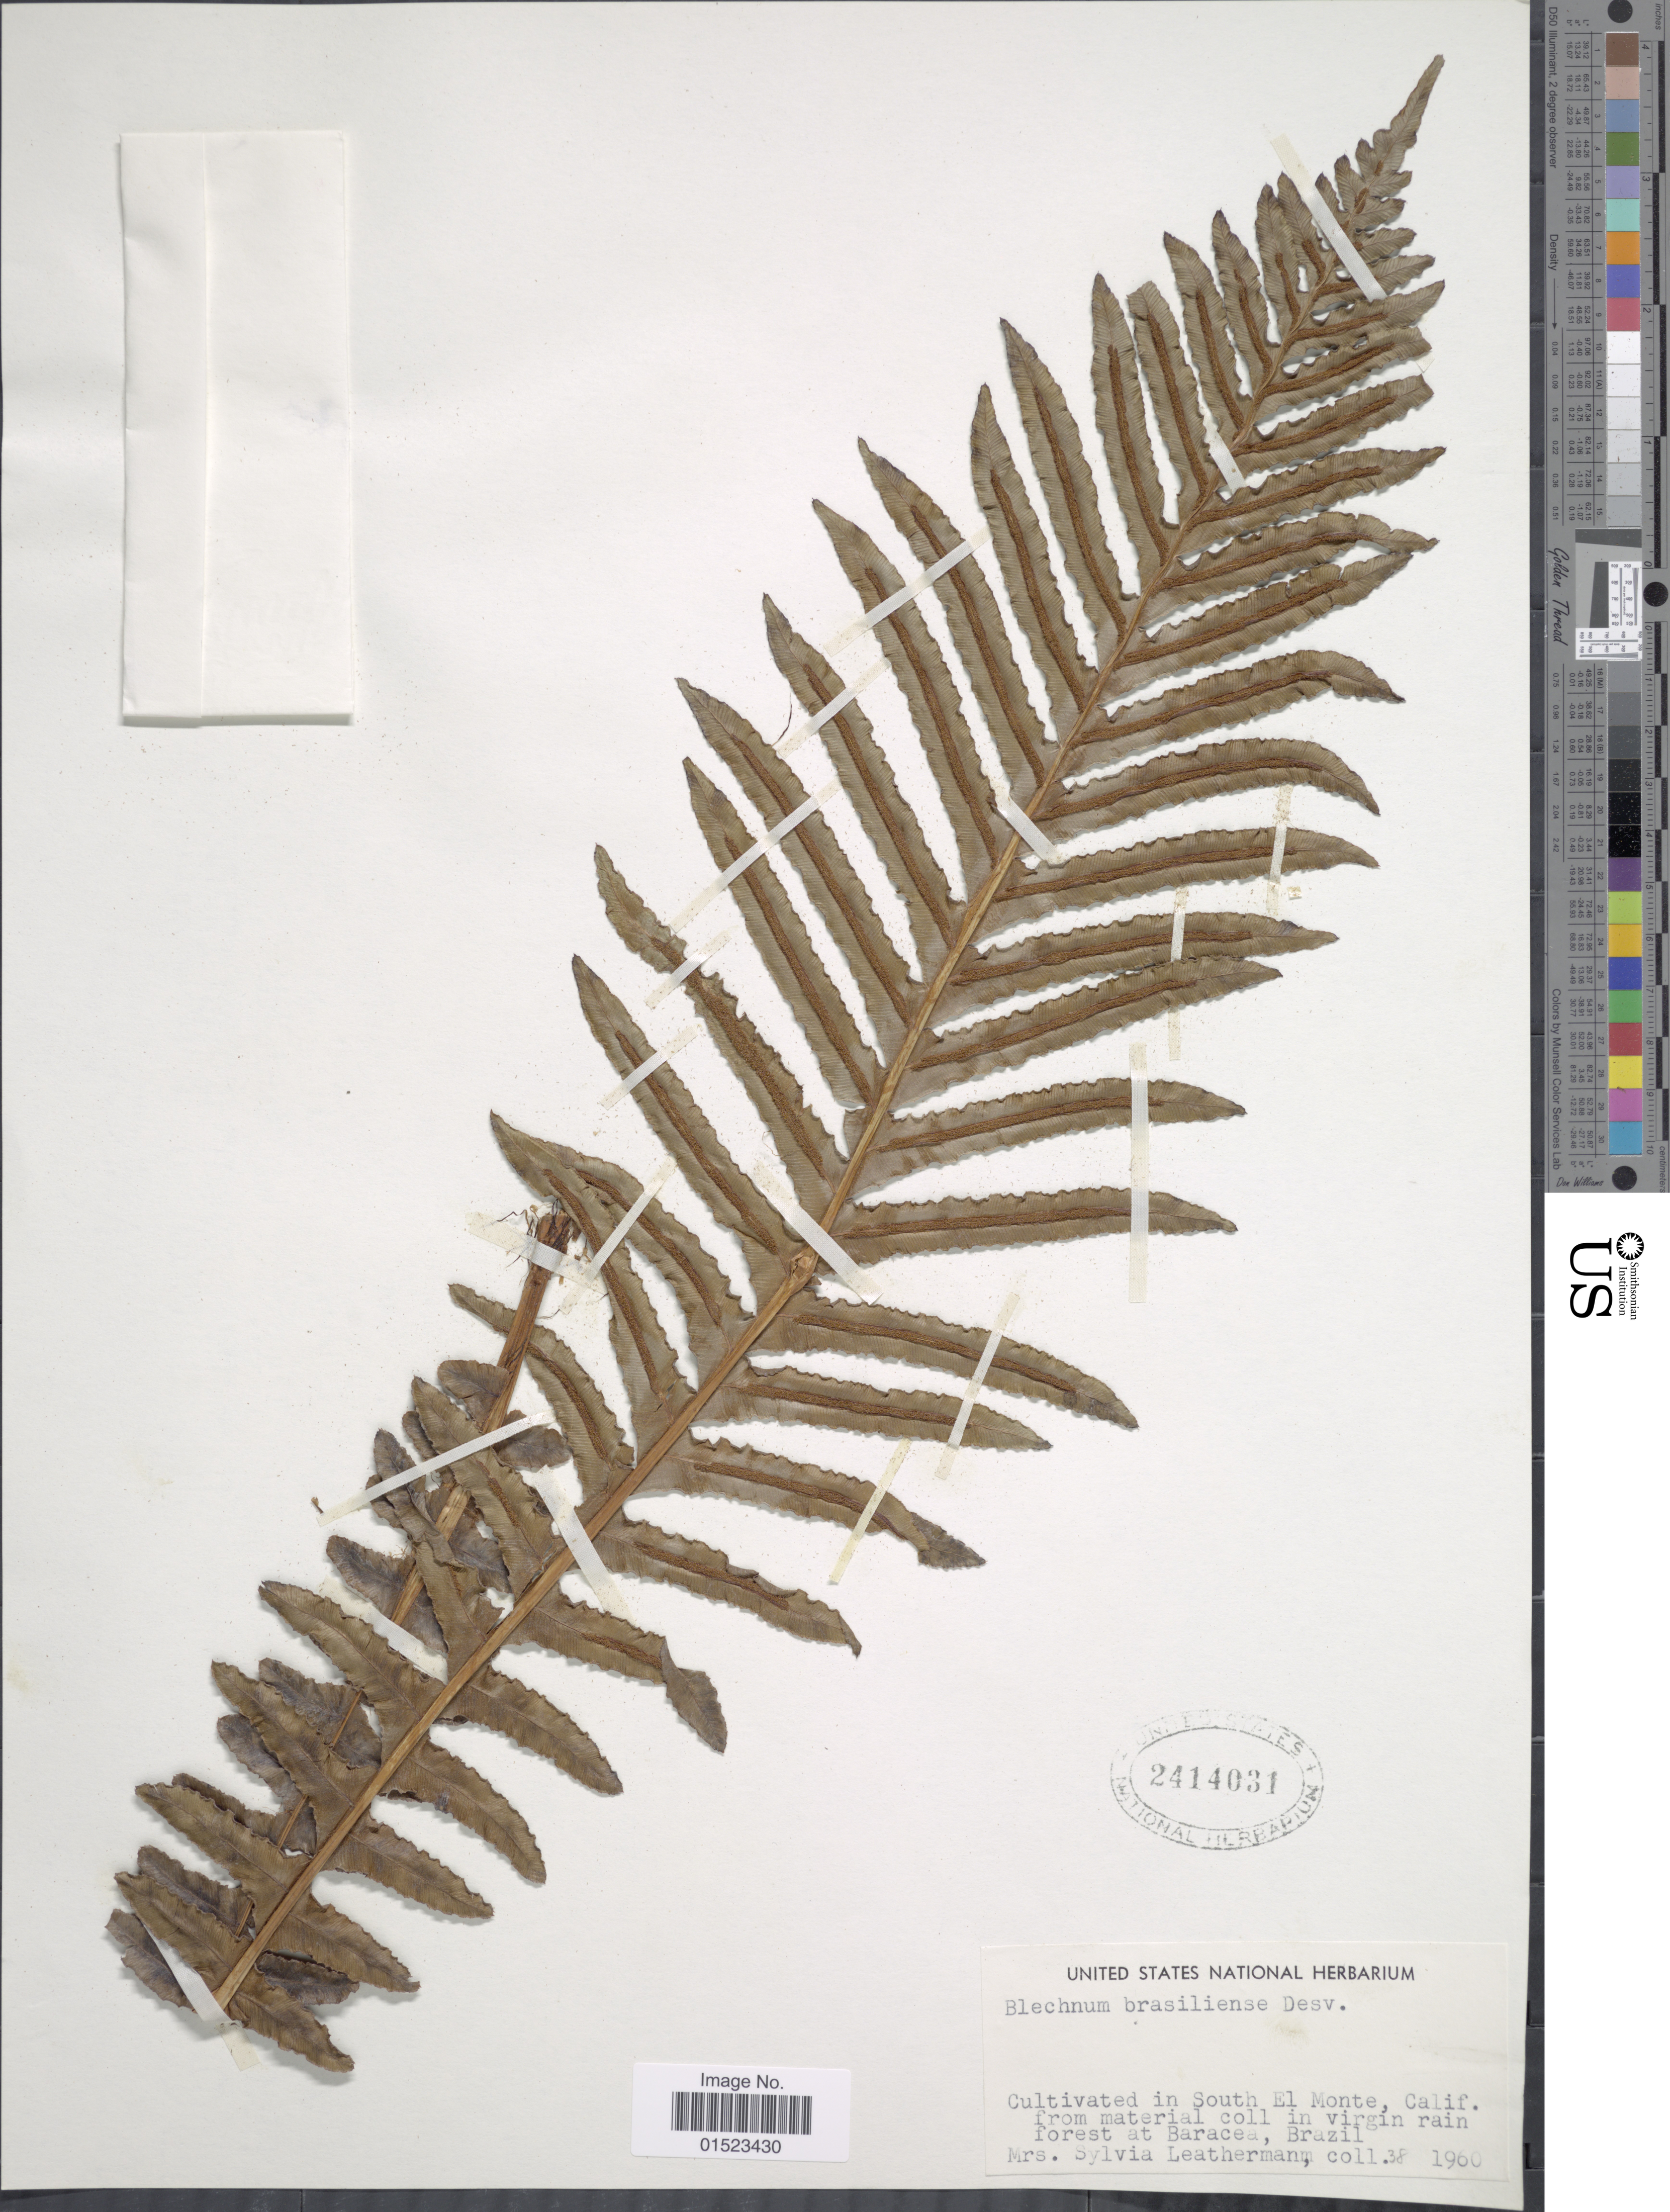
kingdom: Plantae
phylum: Tracheophyta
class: Polypodiopsida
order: Polypodiales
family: Blechnaceae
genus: Blechnum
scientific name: Blechnum brasiliense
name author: Desv.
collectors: S. Leatherman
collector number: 38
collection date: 1960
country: United States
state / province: California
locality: South El Monte, from material coll in virgin rain forest at Baracea, Brazil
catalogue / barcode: US 2414031